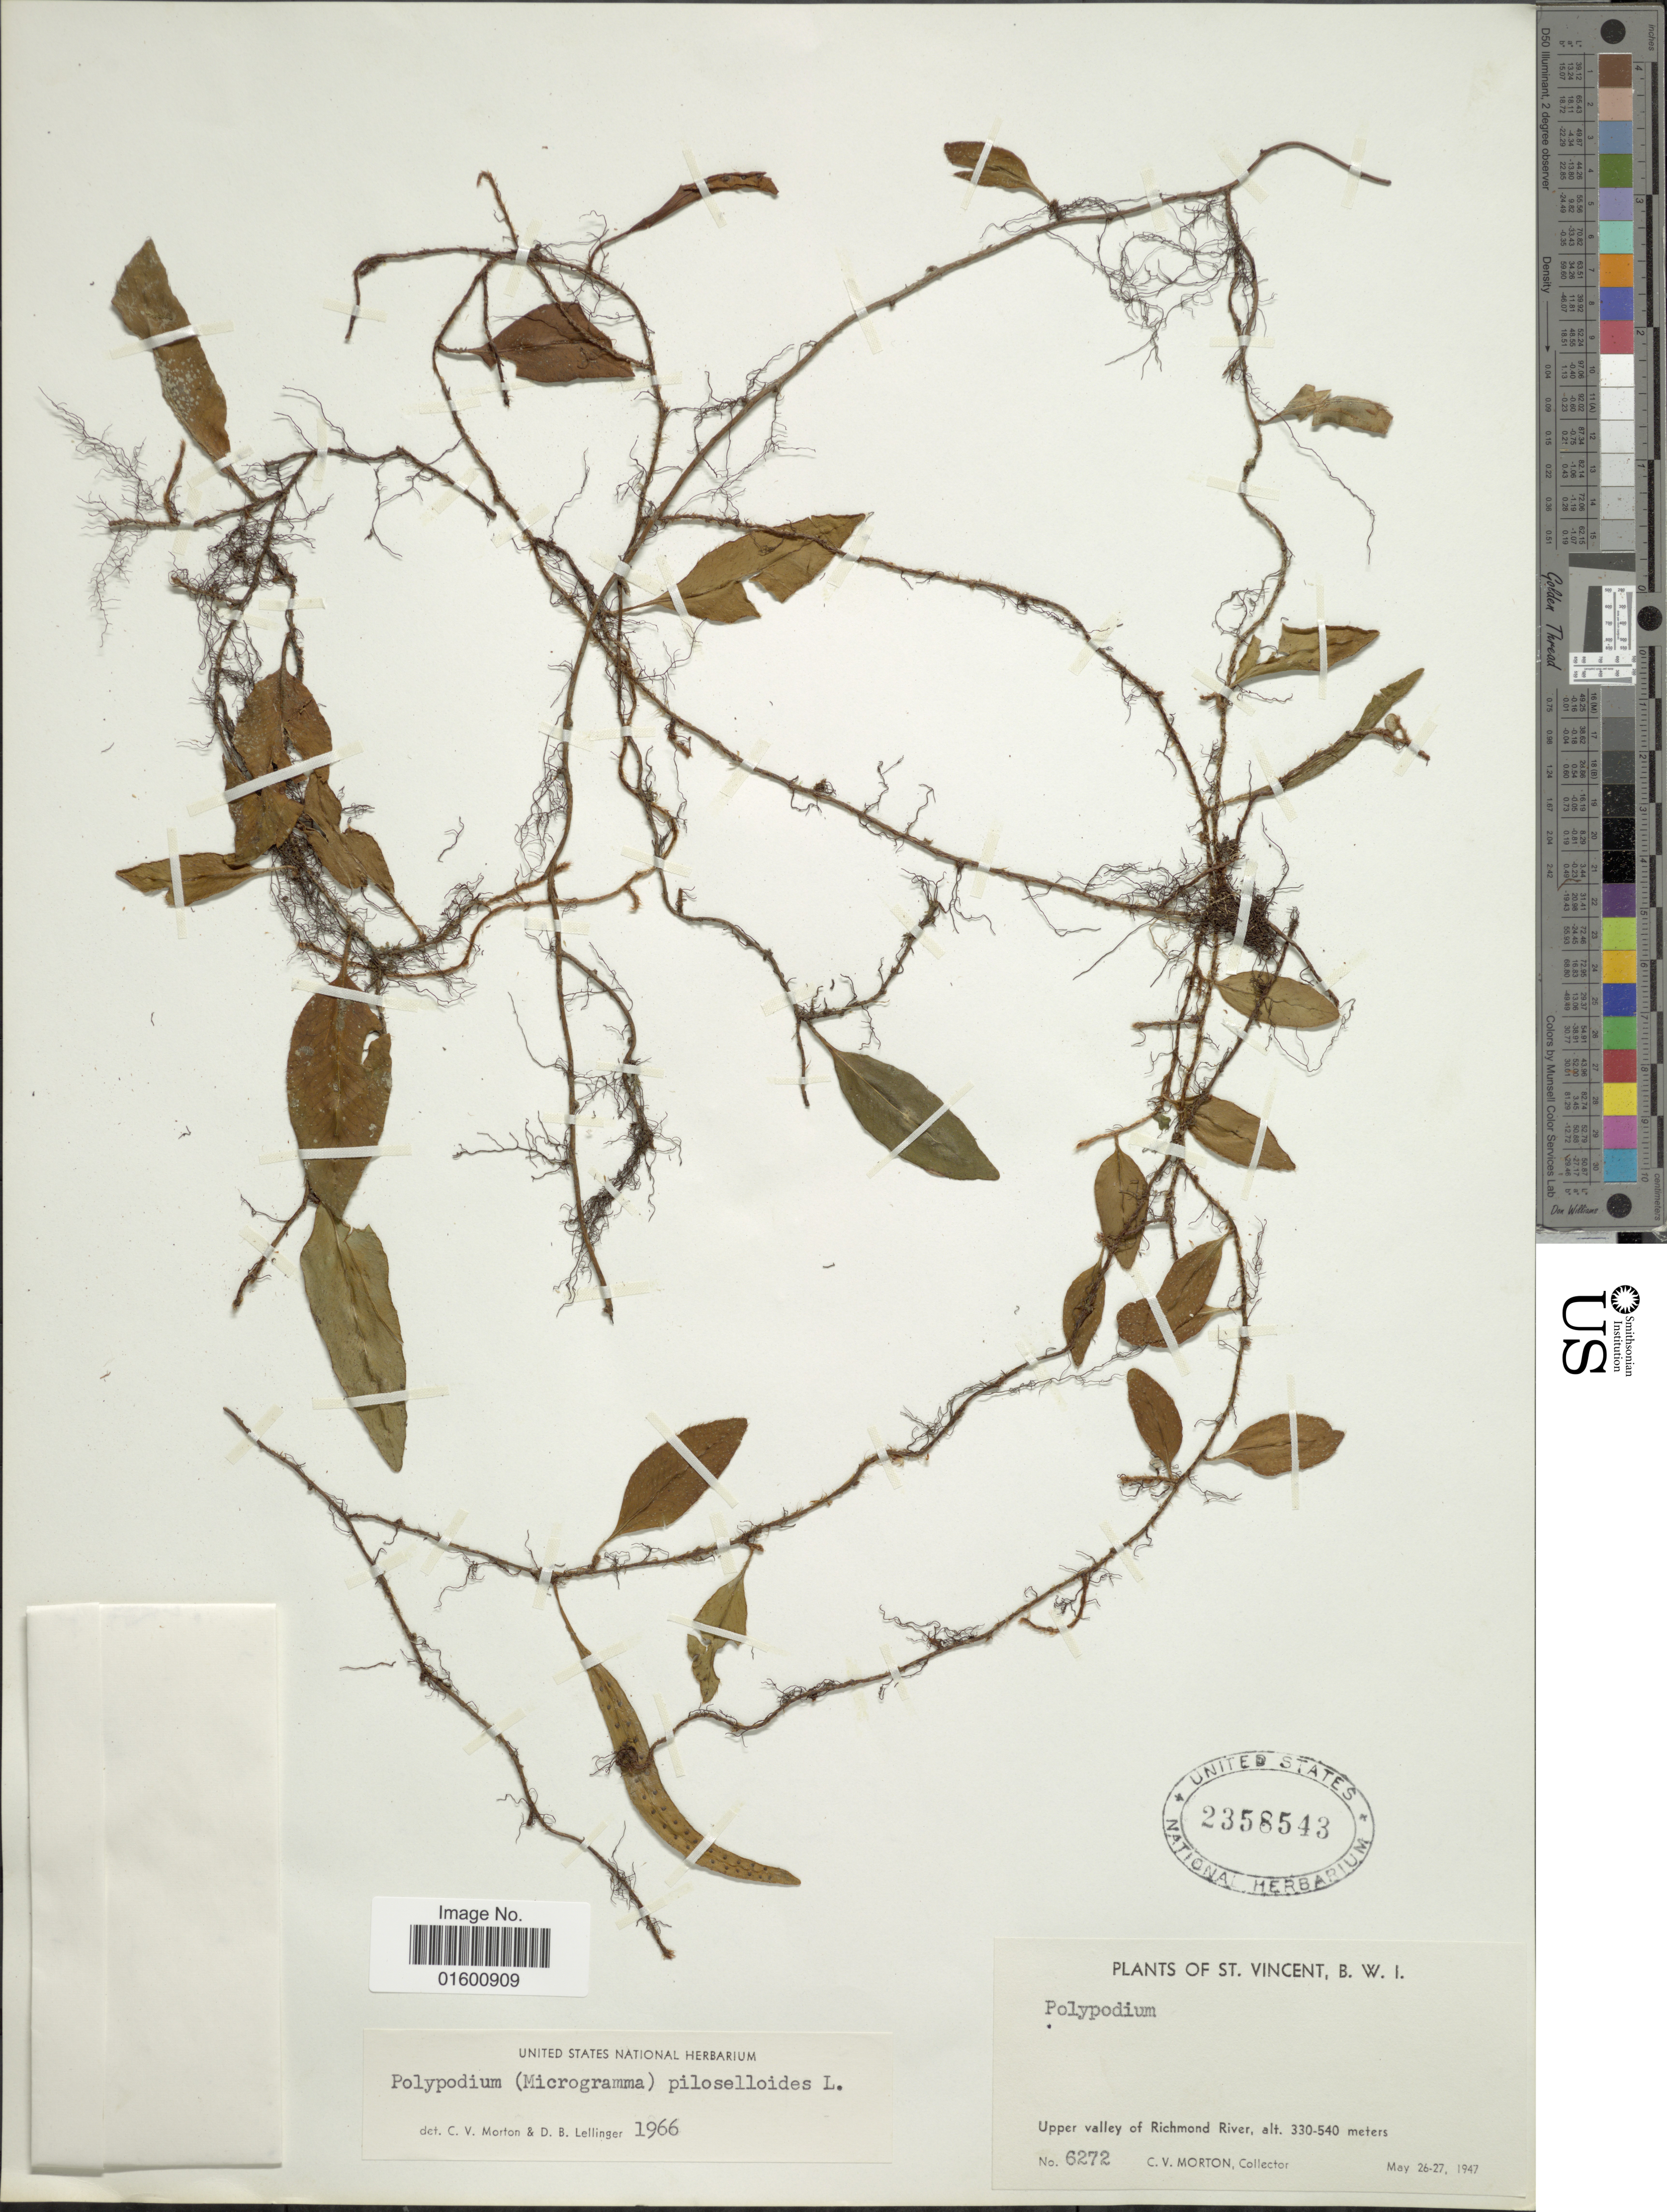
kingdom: Plantae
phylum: Tracheophyta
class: Polypodiopsida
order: Polypodiales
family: Polypodiaceae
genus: Microgramma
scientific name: Microgramma piloselloides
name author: (L.) Copel.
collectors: C. V. Morton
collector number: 6272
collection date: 1947-05-26/1947-05-27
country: St. Vincent - Grenadines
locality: Upper valley of Richmond River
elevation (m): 330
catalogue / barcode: US 2358543